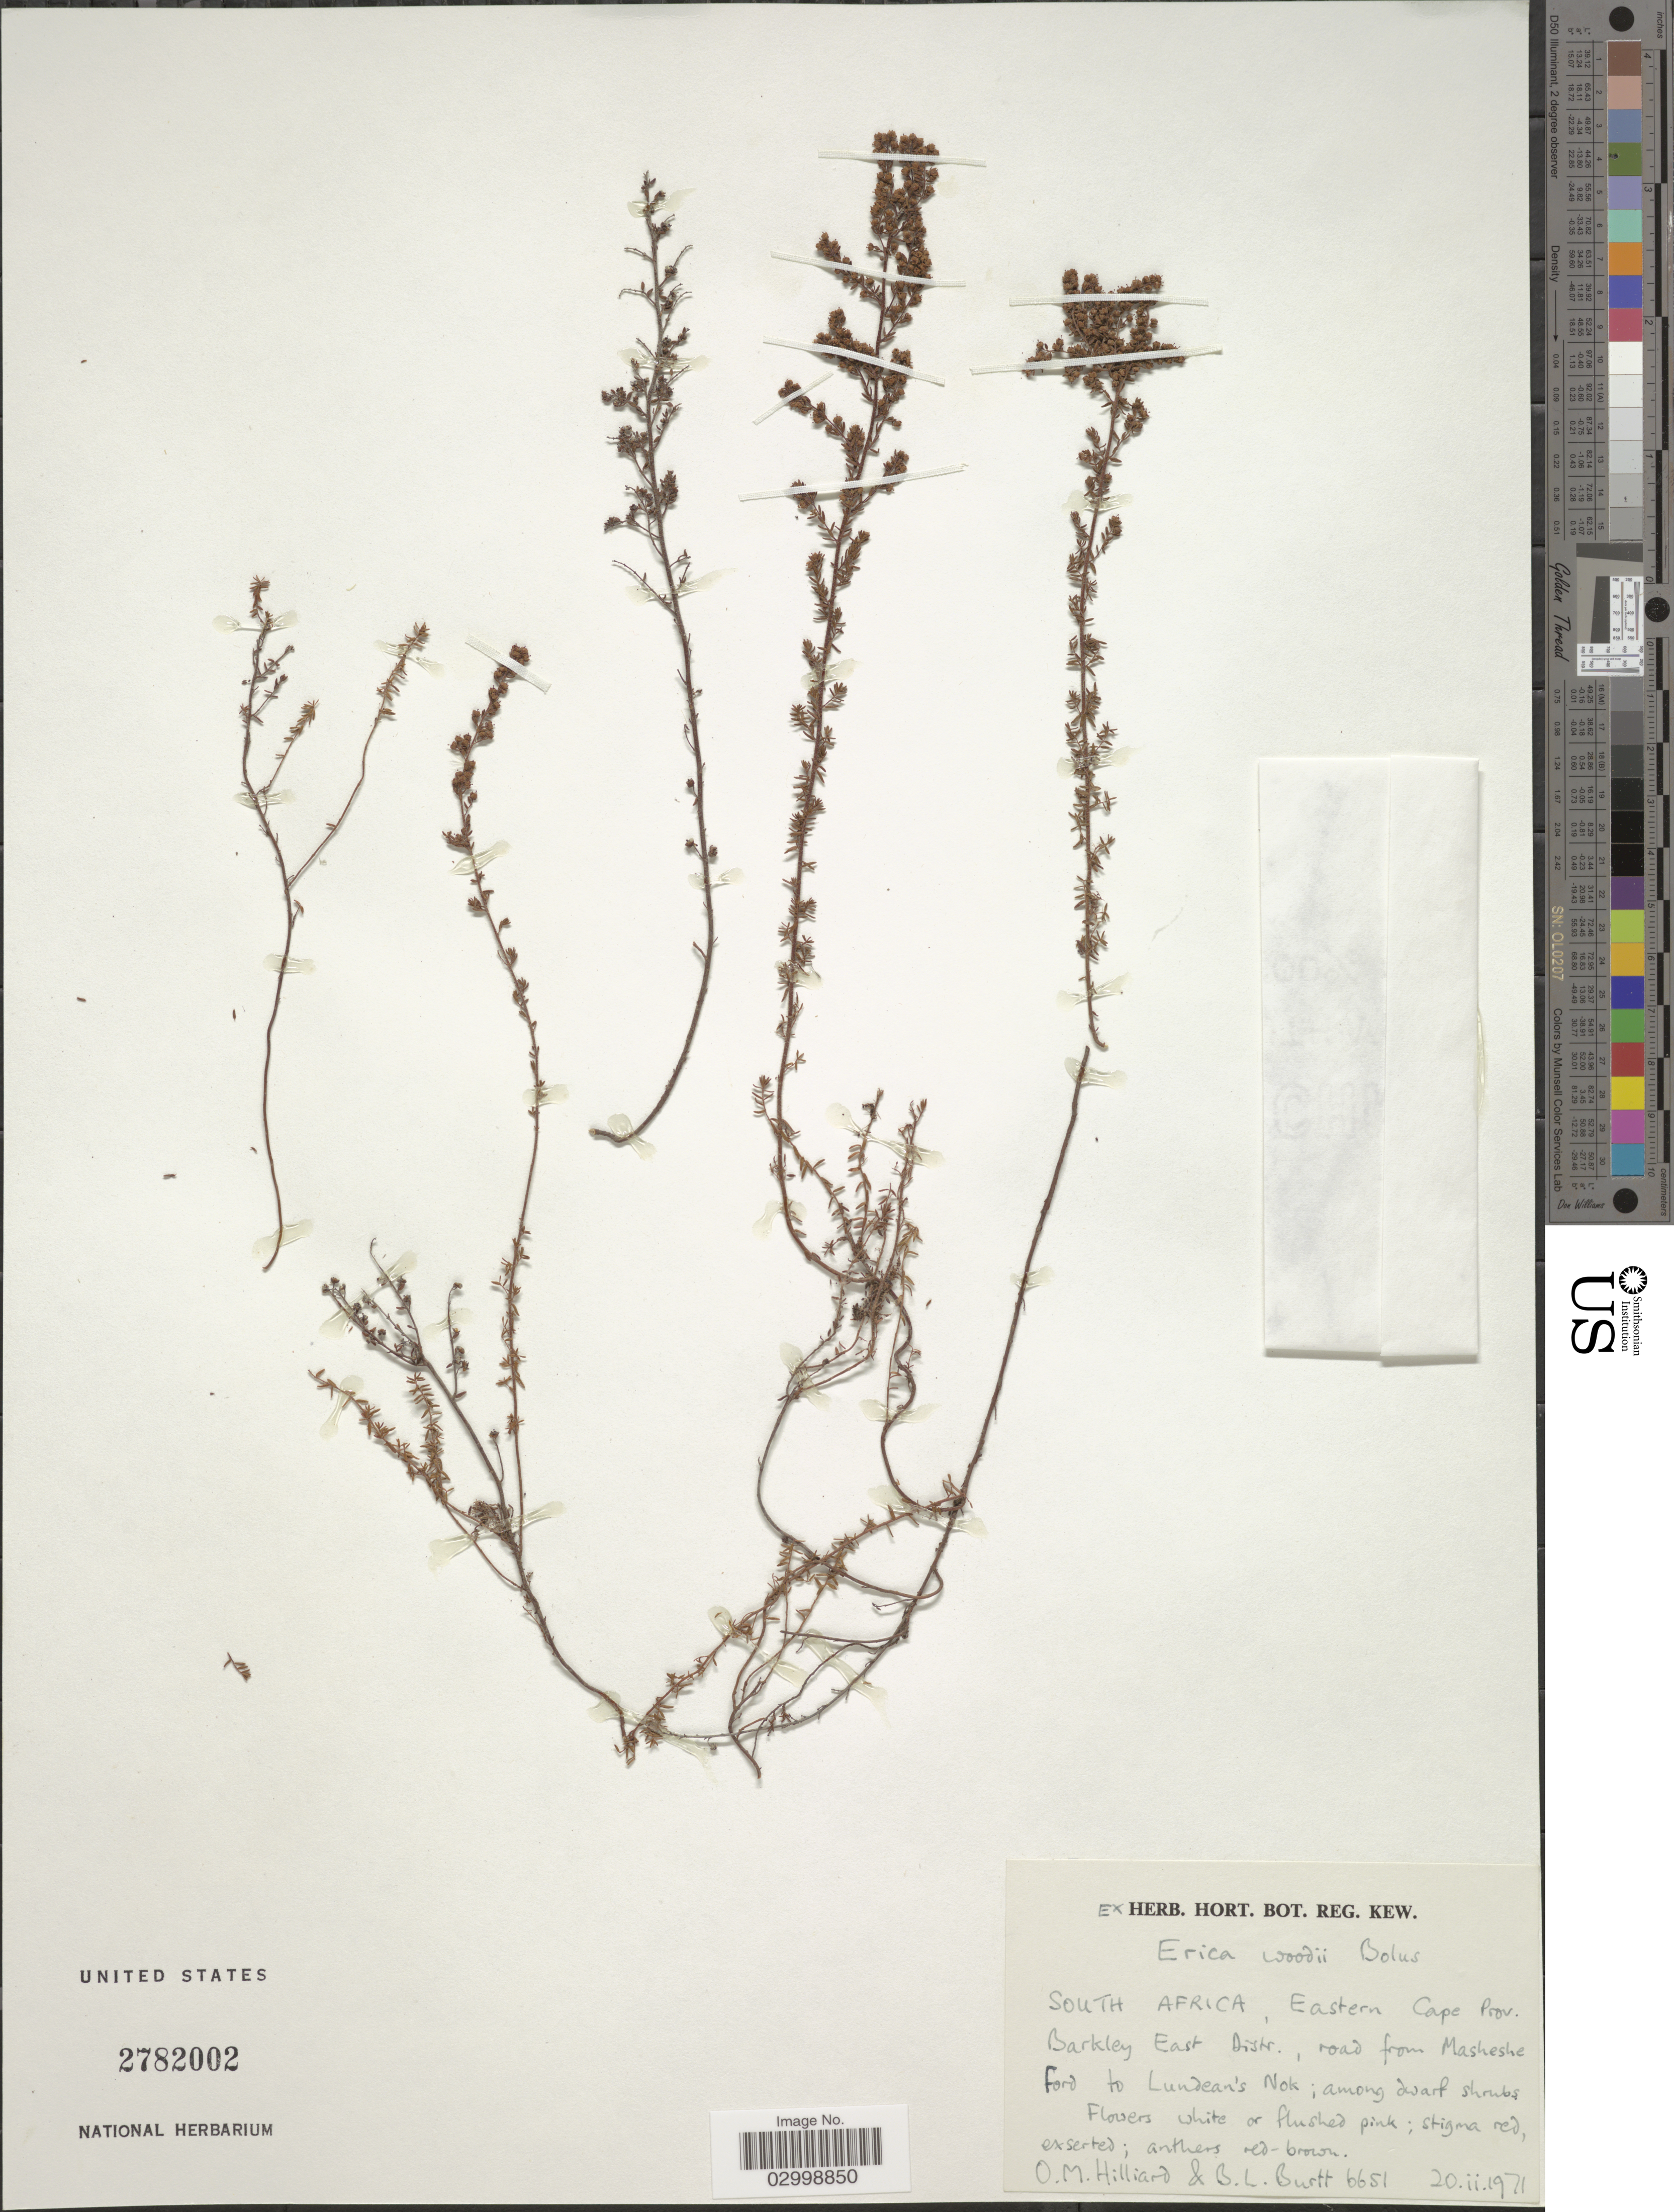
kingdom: Plantae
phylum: Tracheophyta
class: Magnoliopsida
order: Ericales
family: Ericaceae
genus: Erica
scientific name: Erica woodii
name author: Bolus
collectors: O. M. Hilliard & B. L. Burtt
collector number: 6651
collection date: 1971-02-20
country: South Africa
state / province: Eastern Cape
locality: Eastern Cape Prov. Barkley East Distr., road from Masheshe Ford to Lundean's Nok.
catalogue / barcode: US 2782002